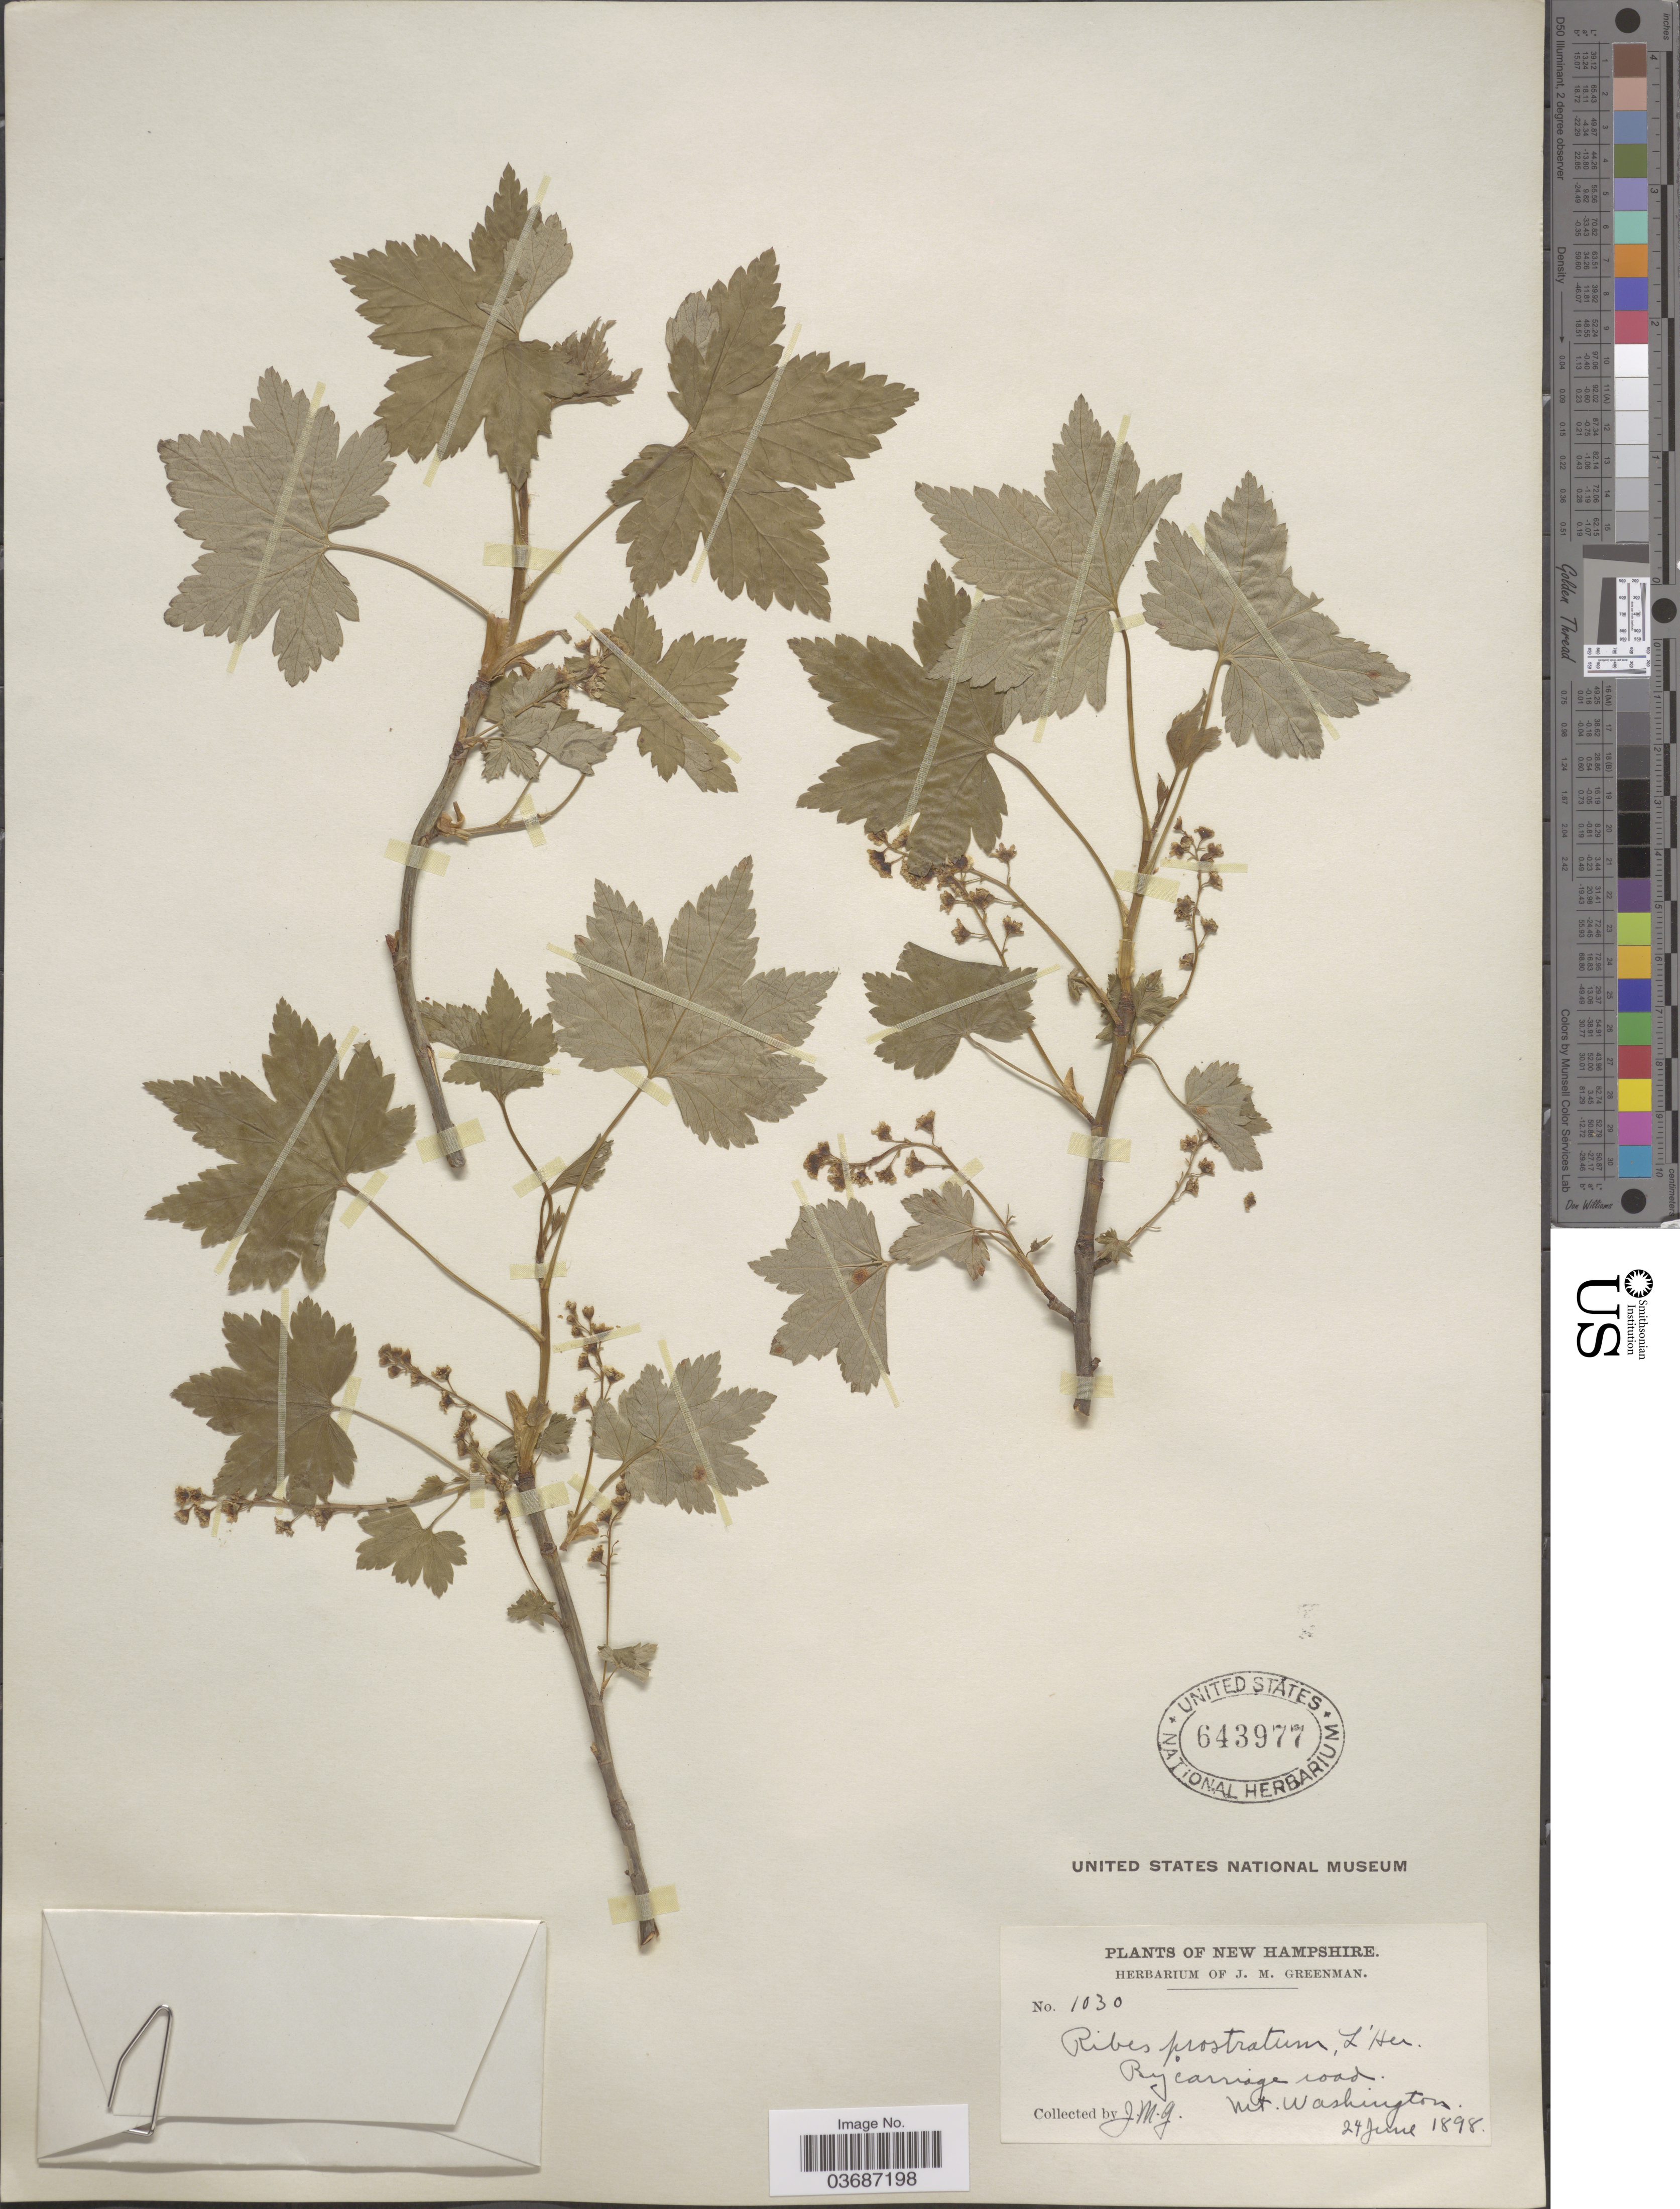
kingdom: Plantae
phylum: Tracheophyta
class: Magnoliopsida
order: Saxifragales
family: Grossulariaceae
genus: Ribes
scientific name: Ribes glandulosum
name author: Ruiz & Pav.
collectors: J. M. Greenman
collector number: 1030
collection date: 1898-06-24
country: United States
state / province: New Hampshire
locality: By carriage road. Mt. Washington.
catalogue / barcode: US 643977